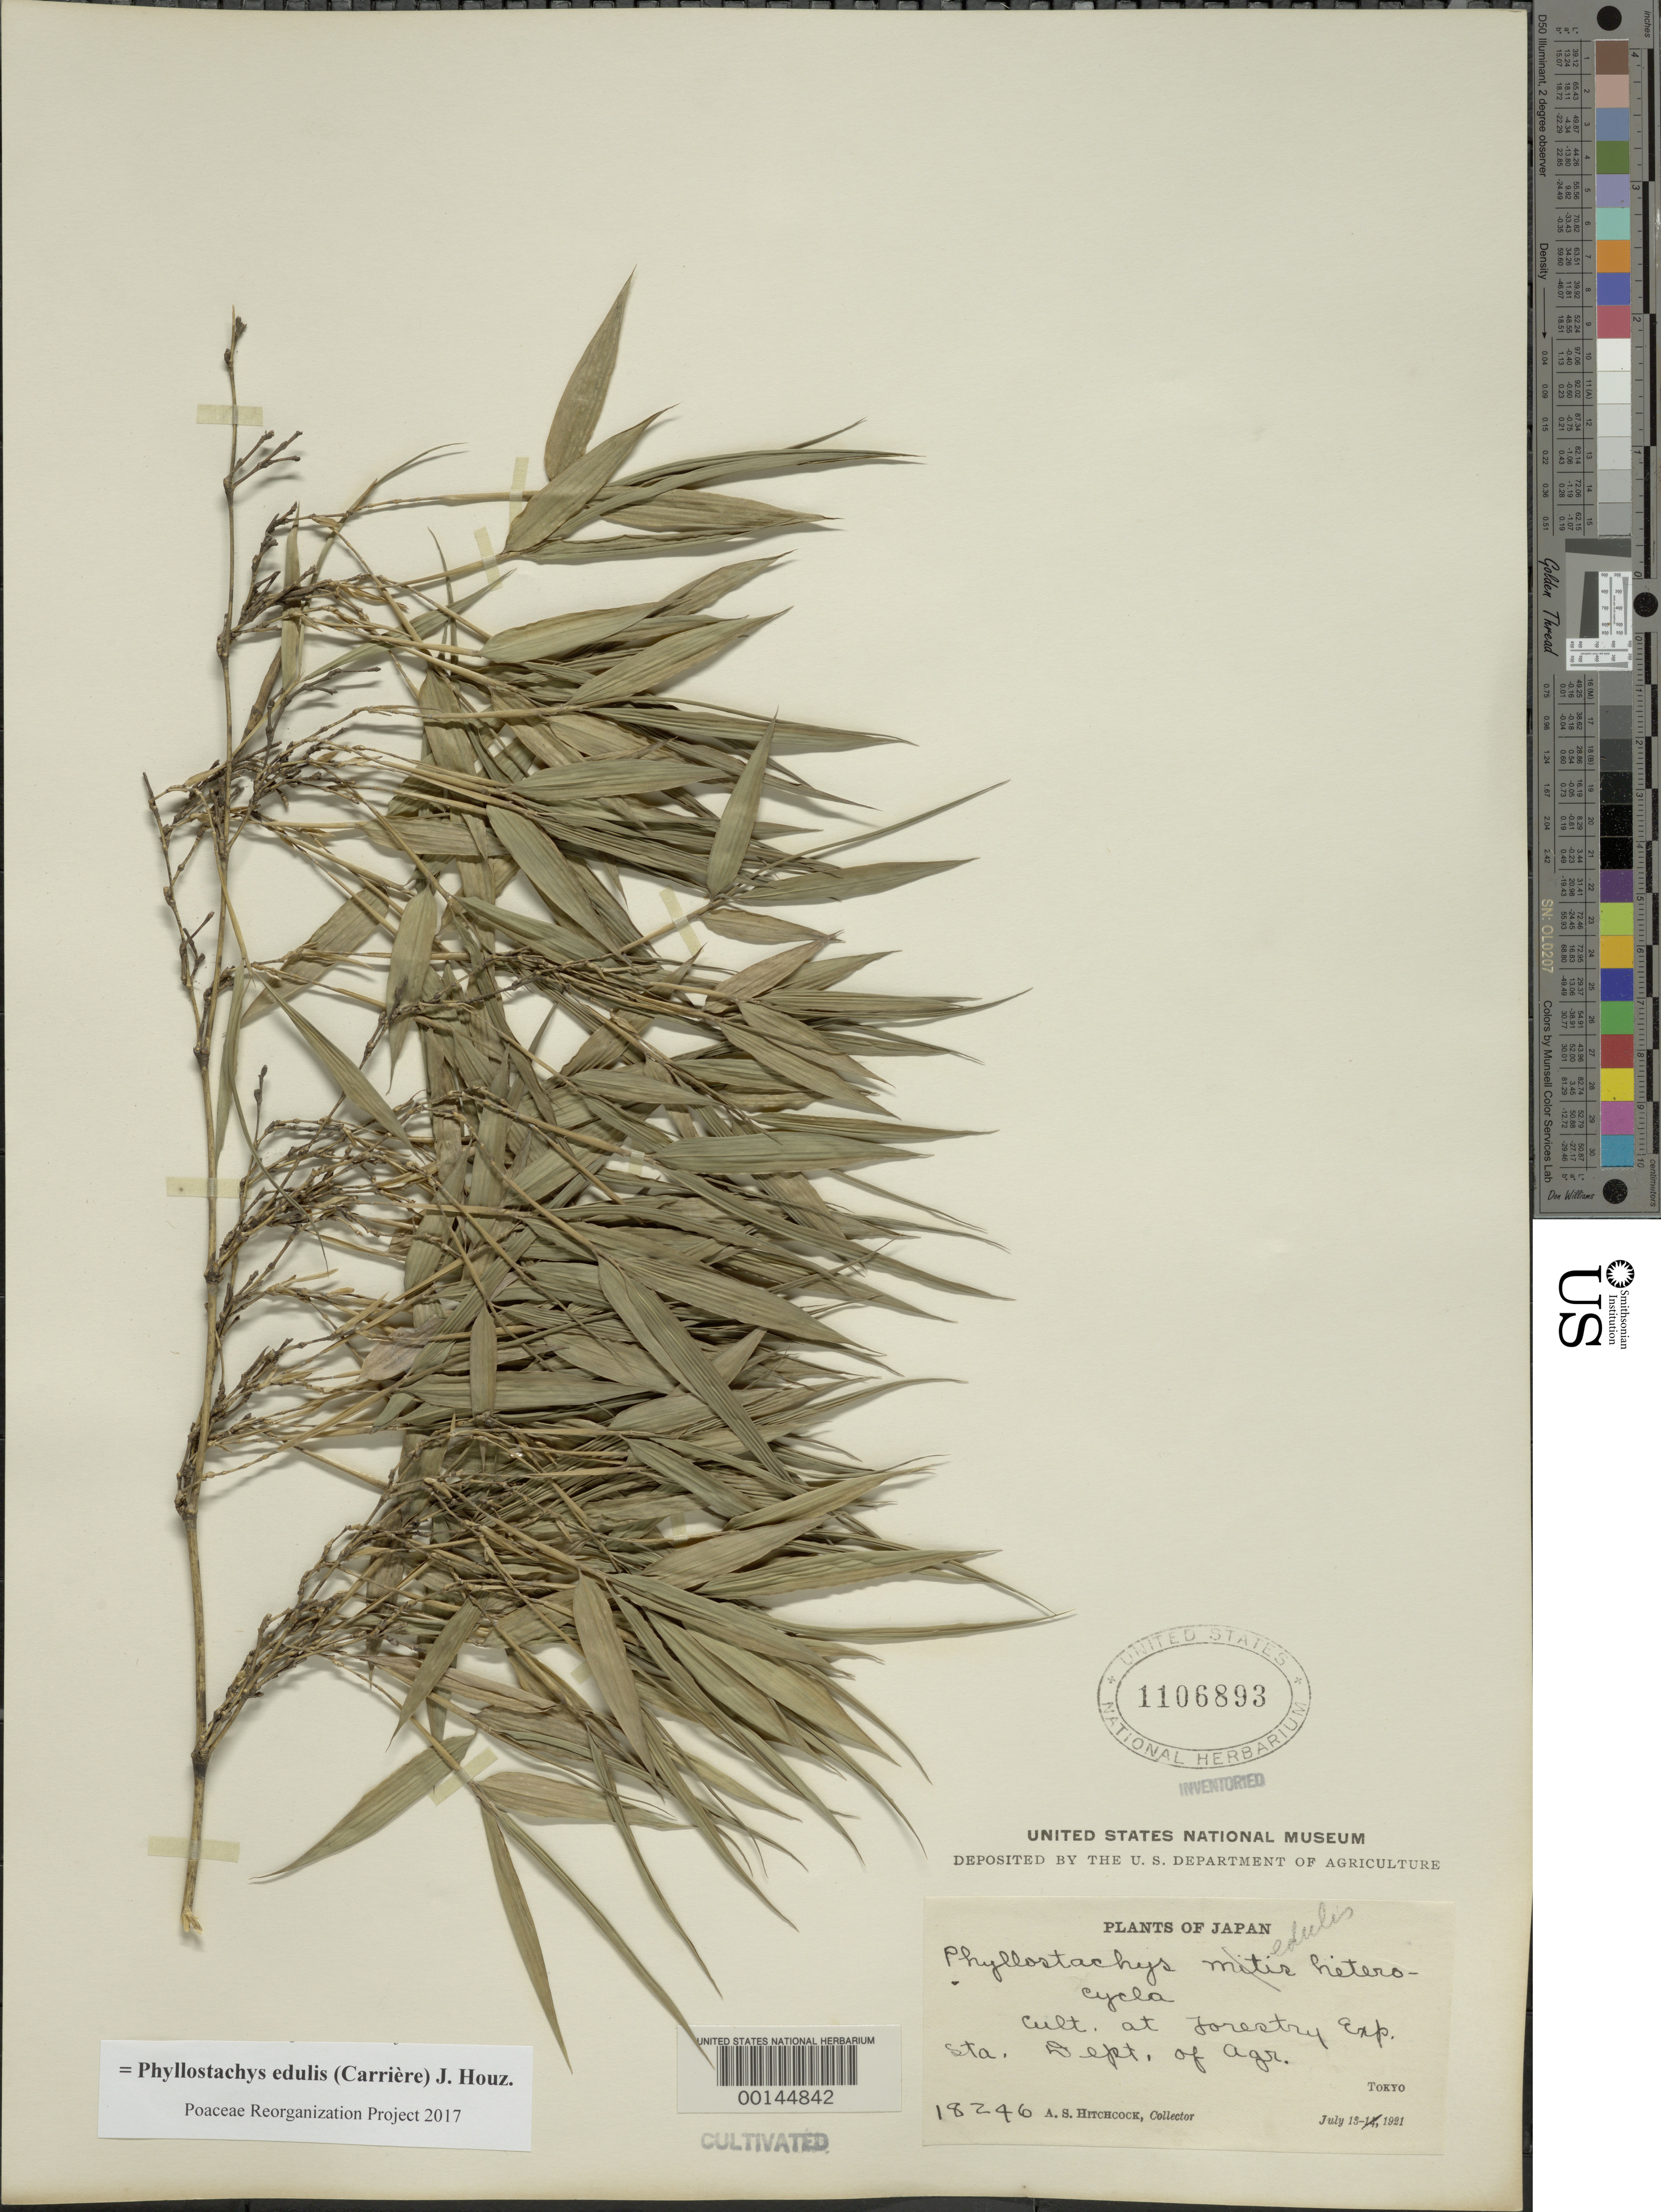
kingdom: Plantae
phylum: Tracheophyta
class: Liliopsida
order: Poales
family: Poaceae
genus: Phyllostachys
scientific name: Phyllostachys edulis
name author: (Carrière) J. Houz.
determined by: Poaceae Reorganization Project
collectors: A. S. Hitchcock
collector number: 18246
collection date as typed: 13 Jul 1921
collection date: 1921-07-13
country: Japan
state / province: Tokyo, Federal City of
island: Honshu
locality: Forestry experiment station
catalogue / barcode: US 1106893